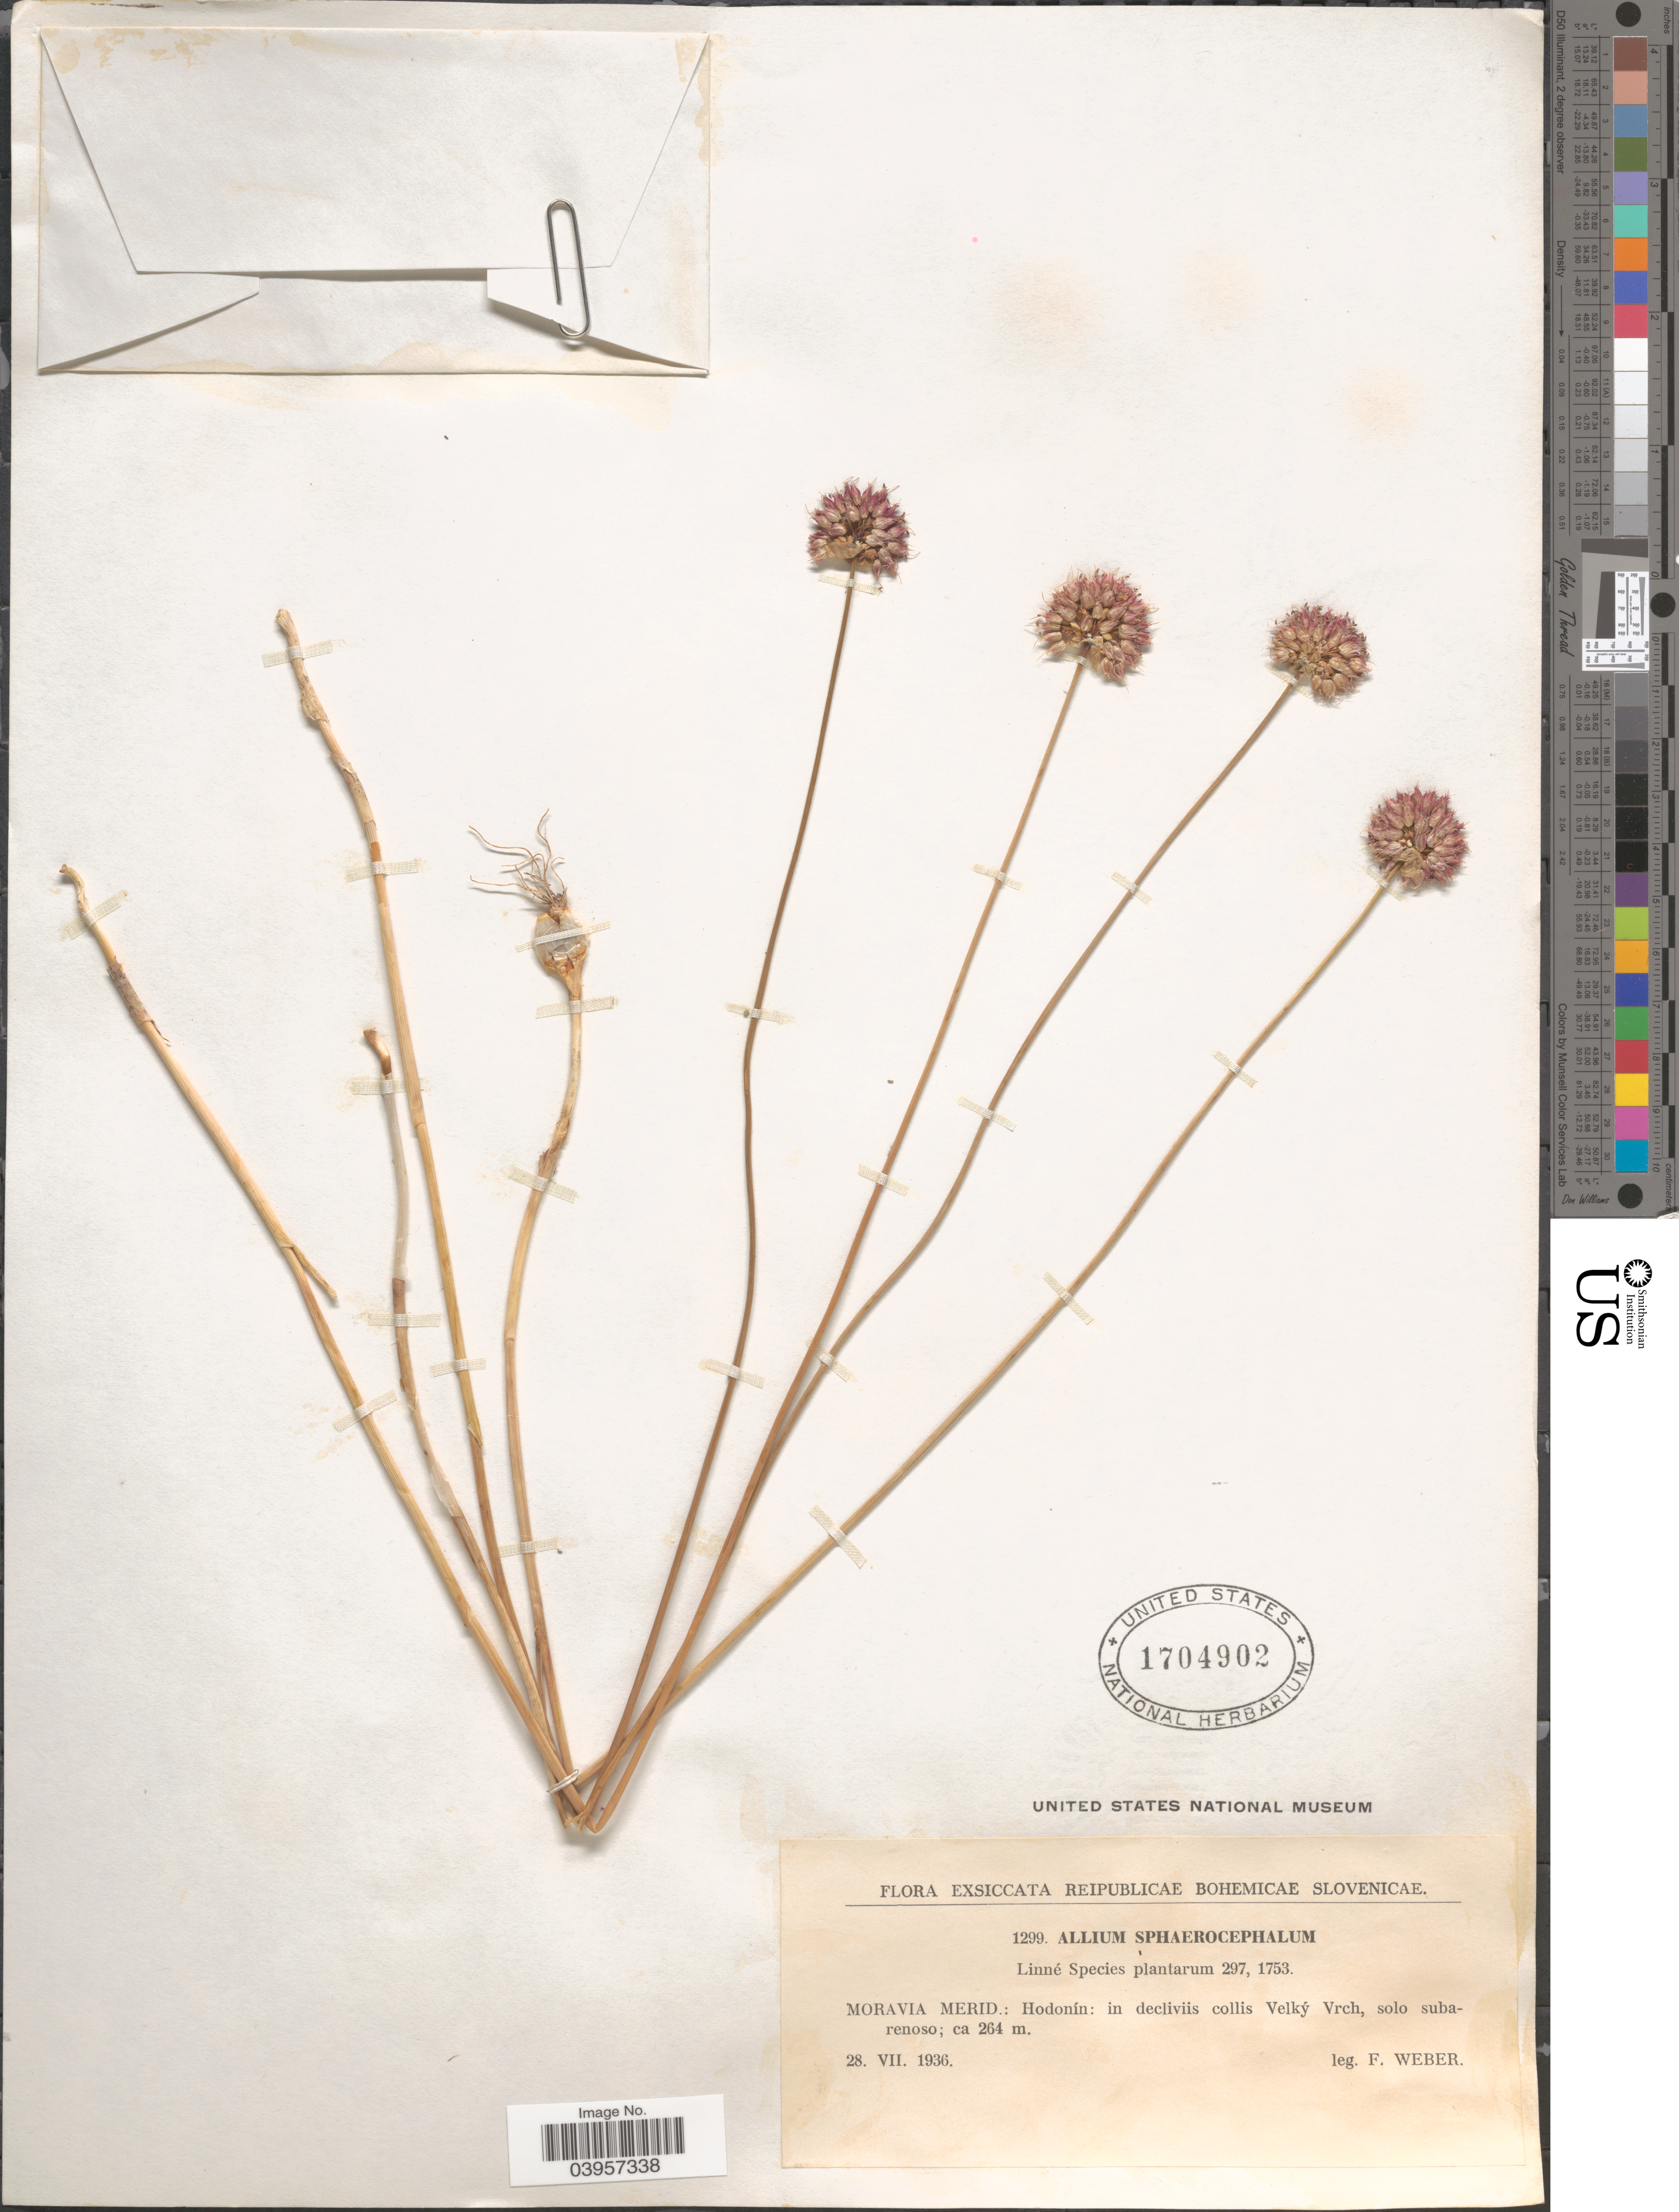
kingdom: Plantae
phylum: Tracheophyta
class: Liliopsida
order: Asparagales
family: Amaryllidaceae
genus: Allium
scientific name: Allium sphaerocephalum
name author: L.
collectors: F. Weber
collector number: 1299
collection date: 1936-07-28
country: Slovakia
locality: Moravia Merid.: Hodonín: in decliviis collis Velký Vrch, solo subarenoso.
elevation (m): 264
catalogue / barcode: US 1704902